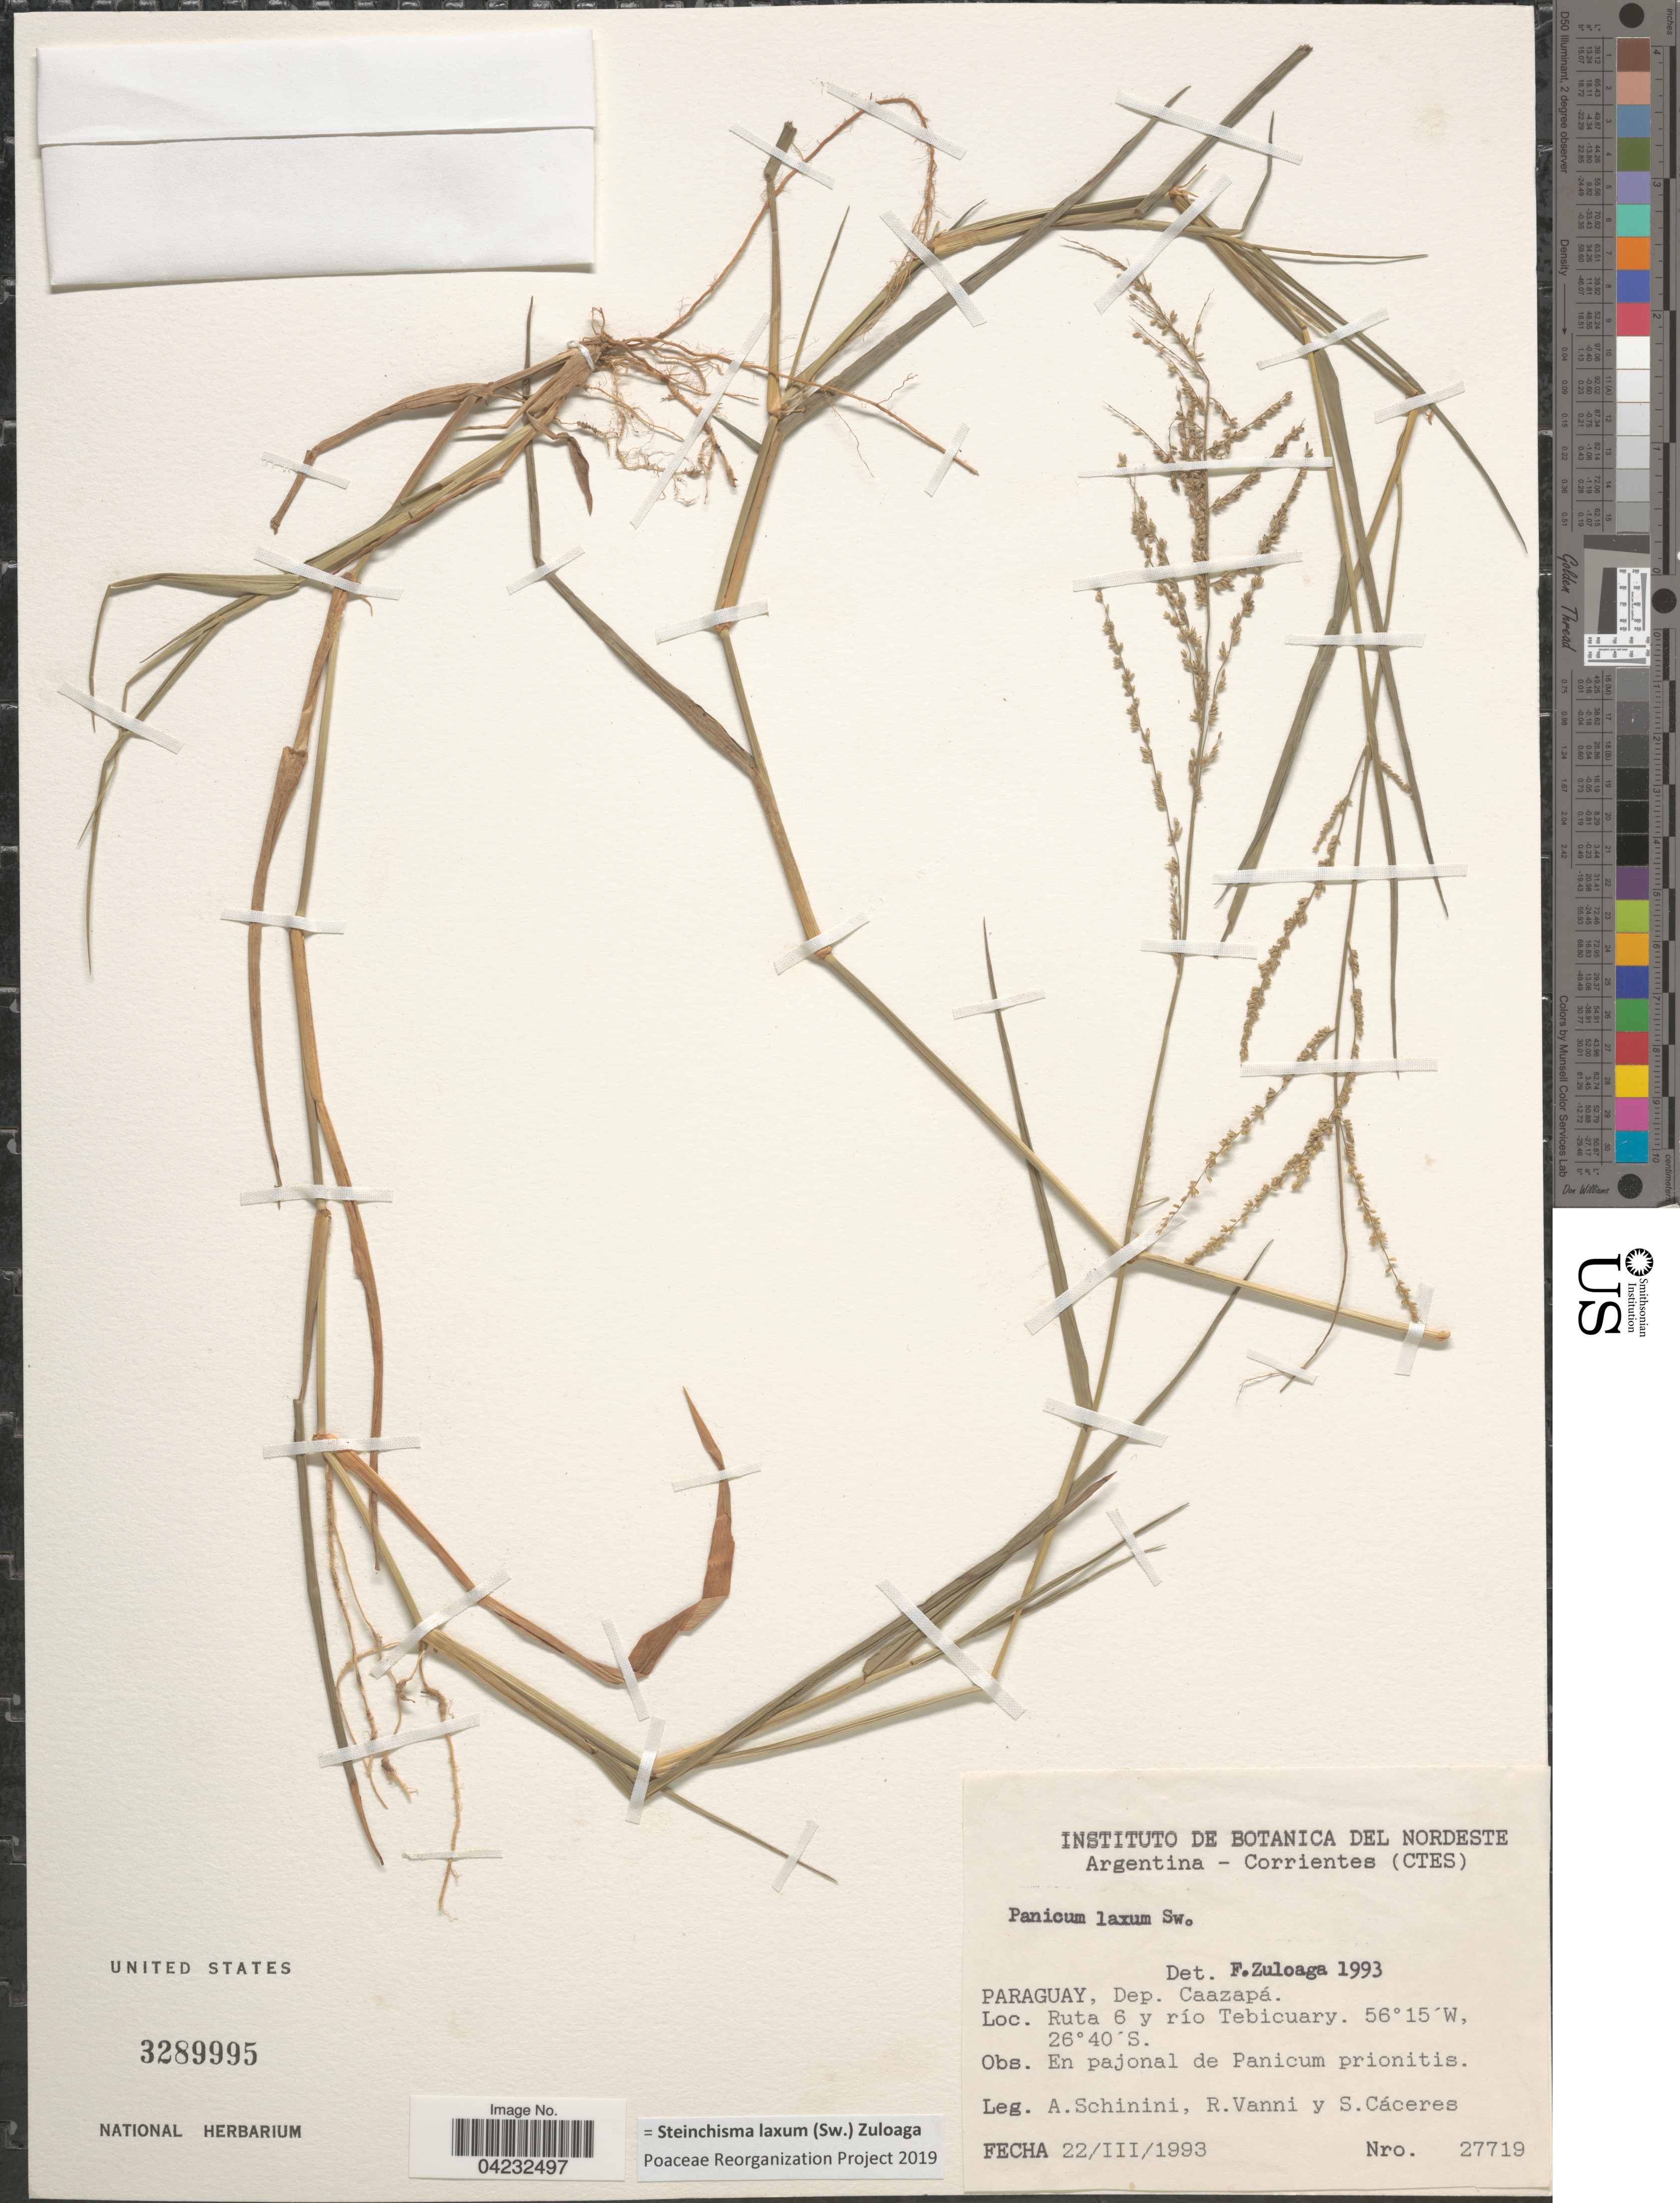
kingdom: Plantae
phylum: Tracheophyta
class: Liliopsida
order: Poales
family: Poaceae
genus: Steinchisma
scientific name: Steinchisma laxum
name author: (Sw.) Zuloaga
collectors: A. Schinini, R. Vanni & S. Cáceres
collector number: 27719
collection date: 1993-03-22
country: Paraguay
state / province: Caazapa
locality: Dep. Caazapá. Ruta 6 y río Tebicuary.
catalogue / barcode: US 3289995